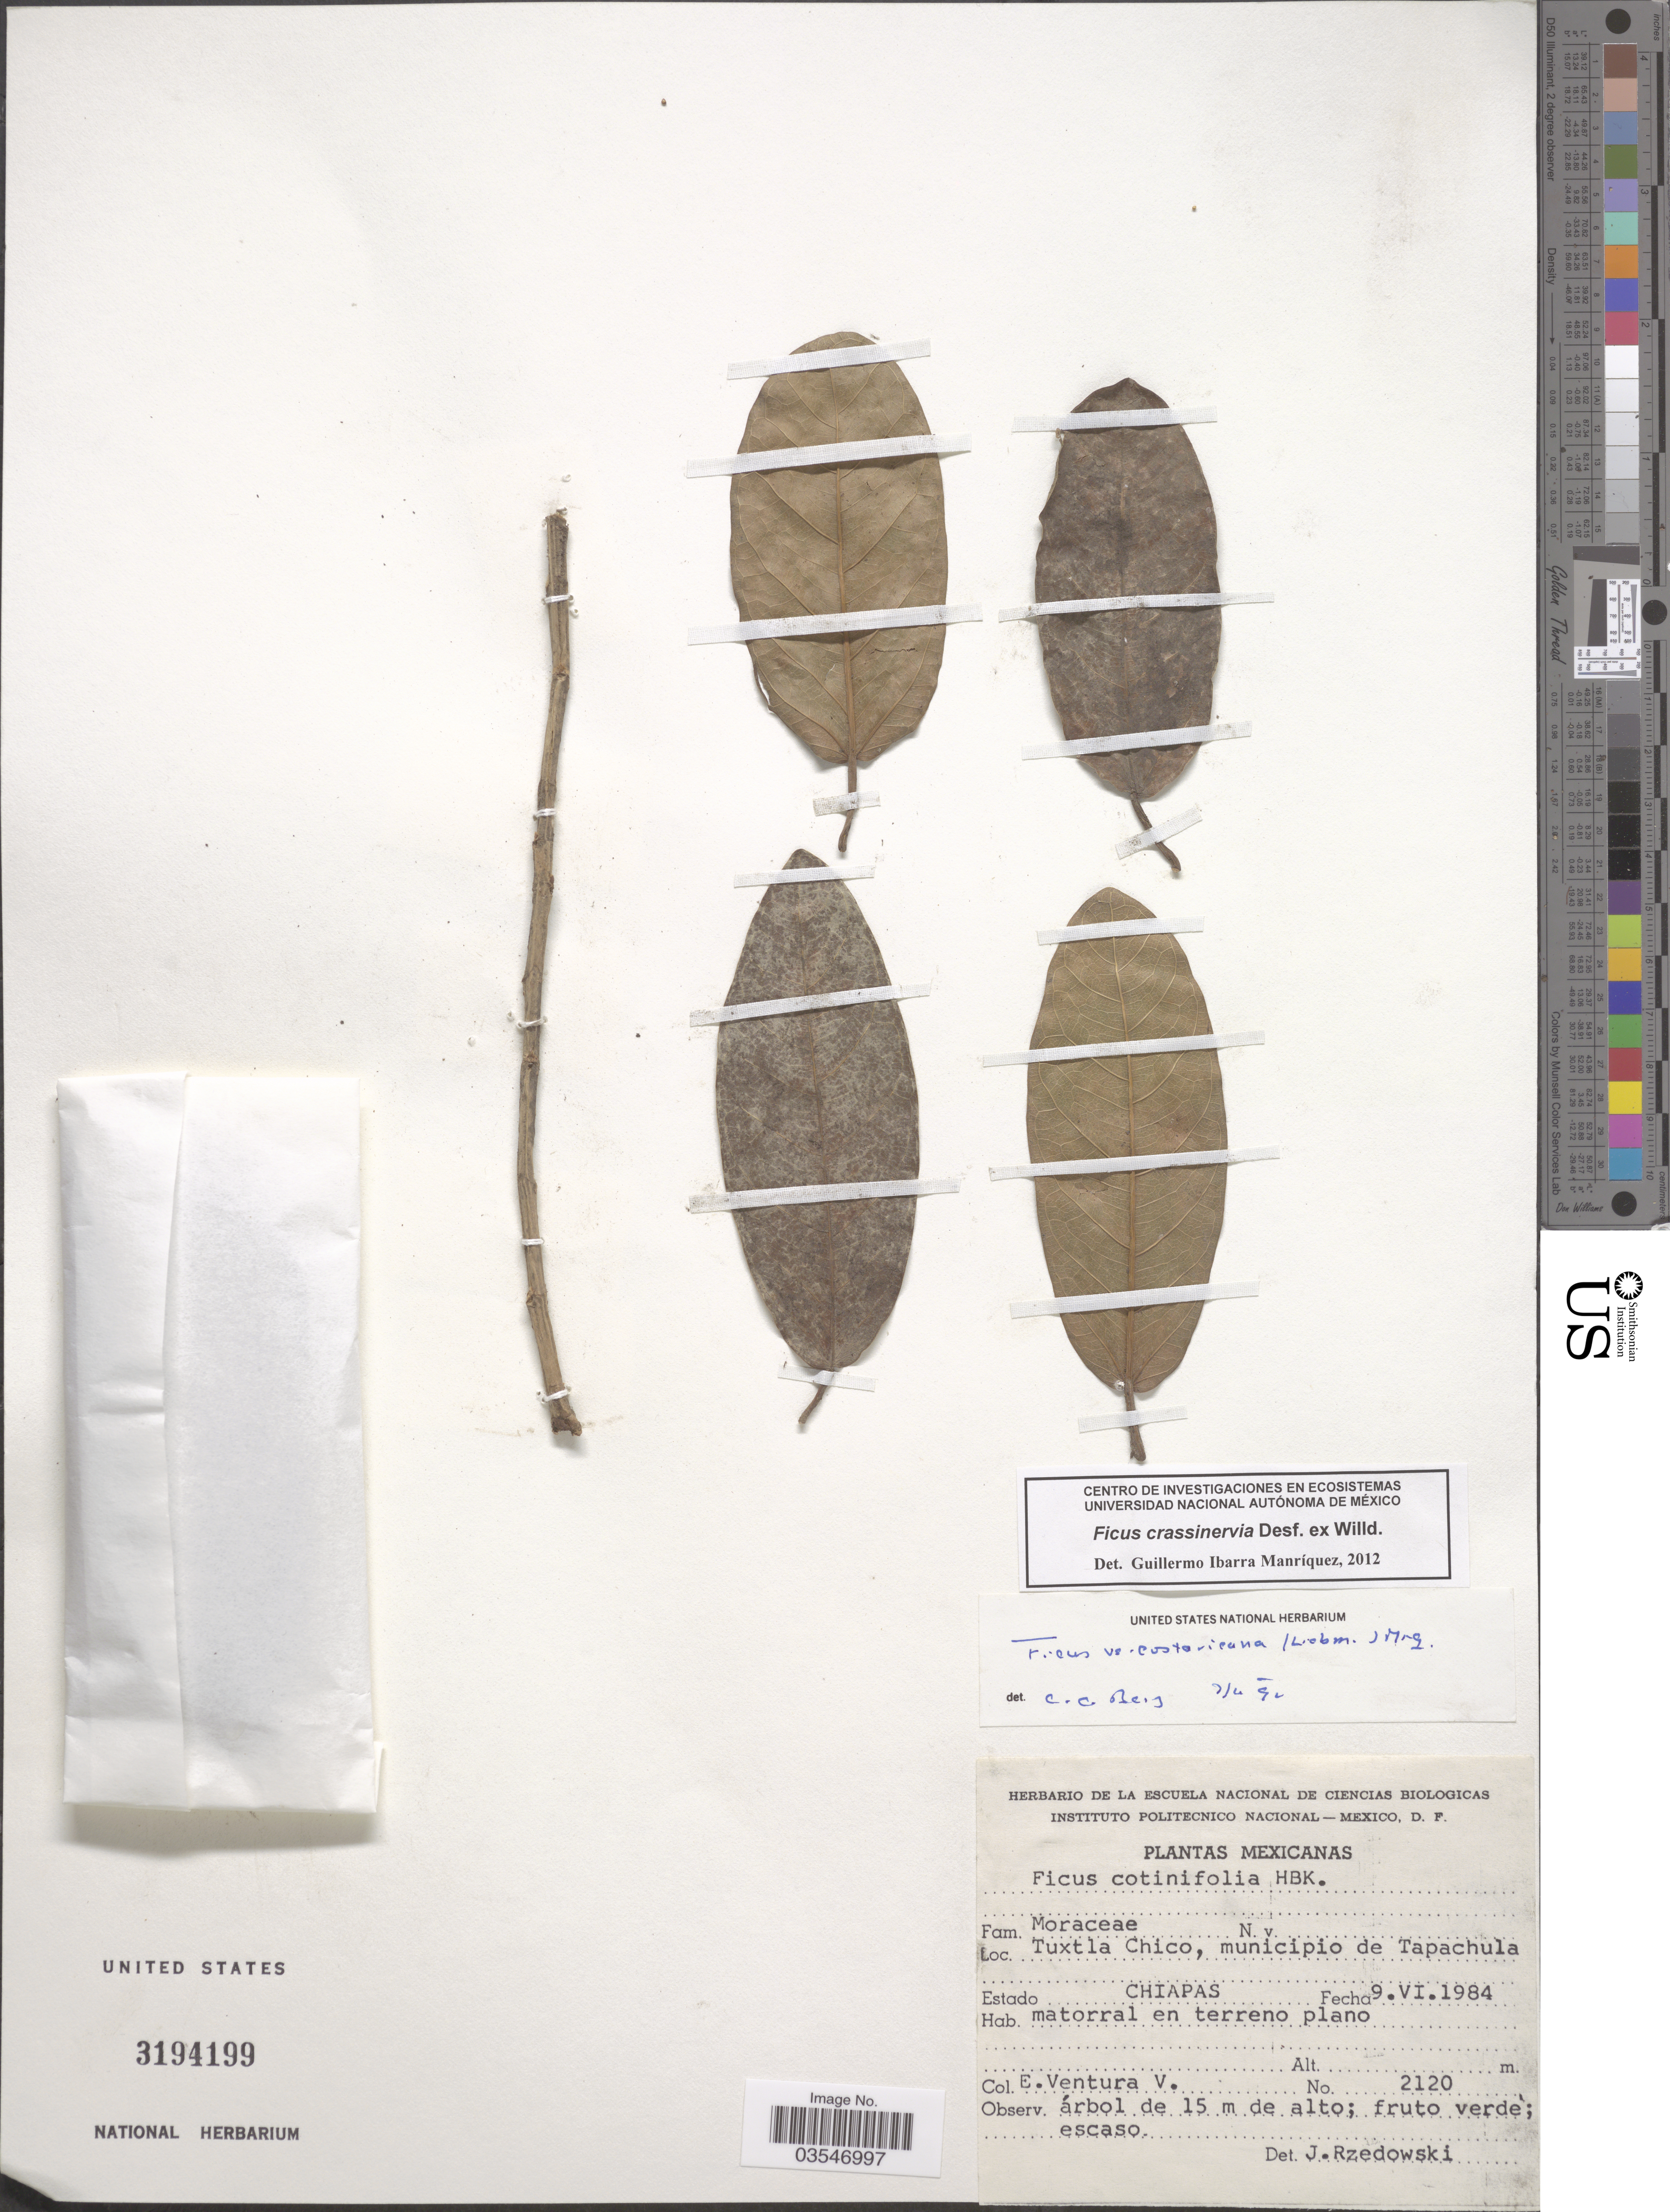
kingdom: Plantae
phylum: Tracheophyta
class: Magnoliopsida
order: Rosales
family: Moraceae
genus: Ficus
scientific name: Ficus crassinervia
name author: Desf. ex Willd.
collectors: E. Ventura V.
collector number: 2120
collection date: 1984-06-09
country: Mexico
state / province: Chiapas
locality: Tuxtla Chico, municipio de Tapachula.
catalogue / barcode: US 3194199